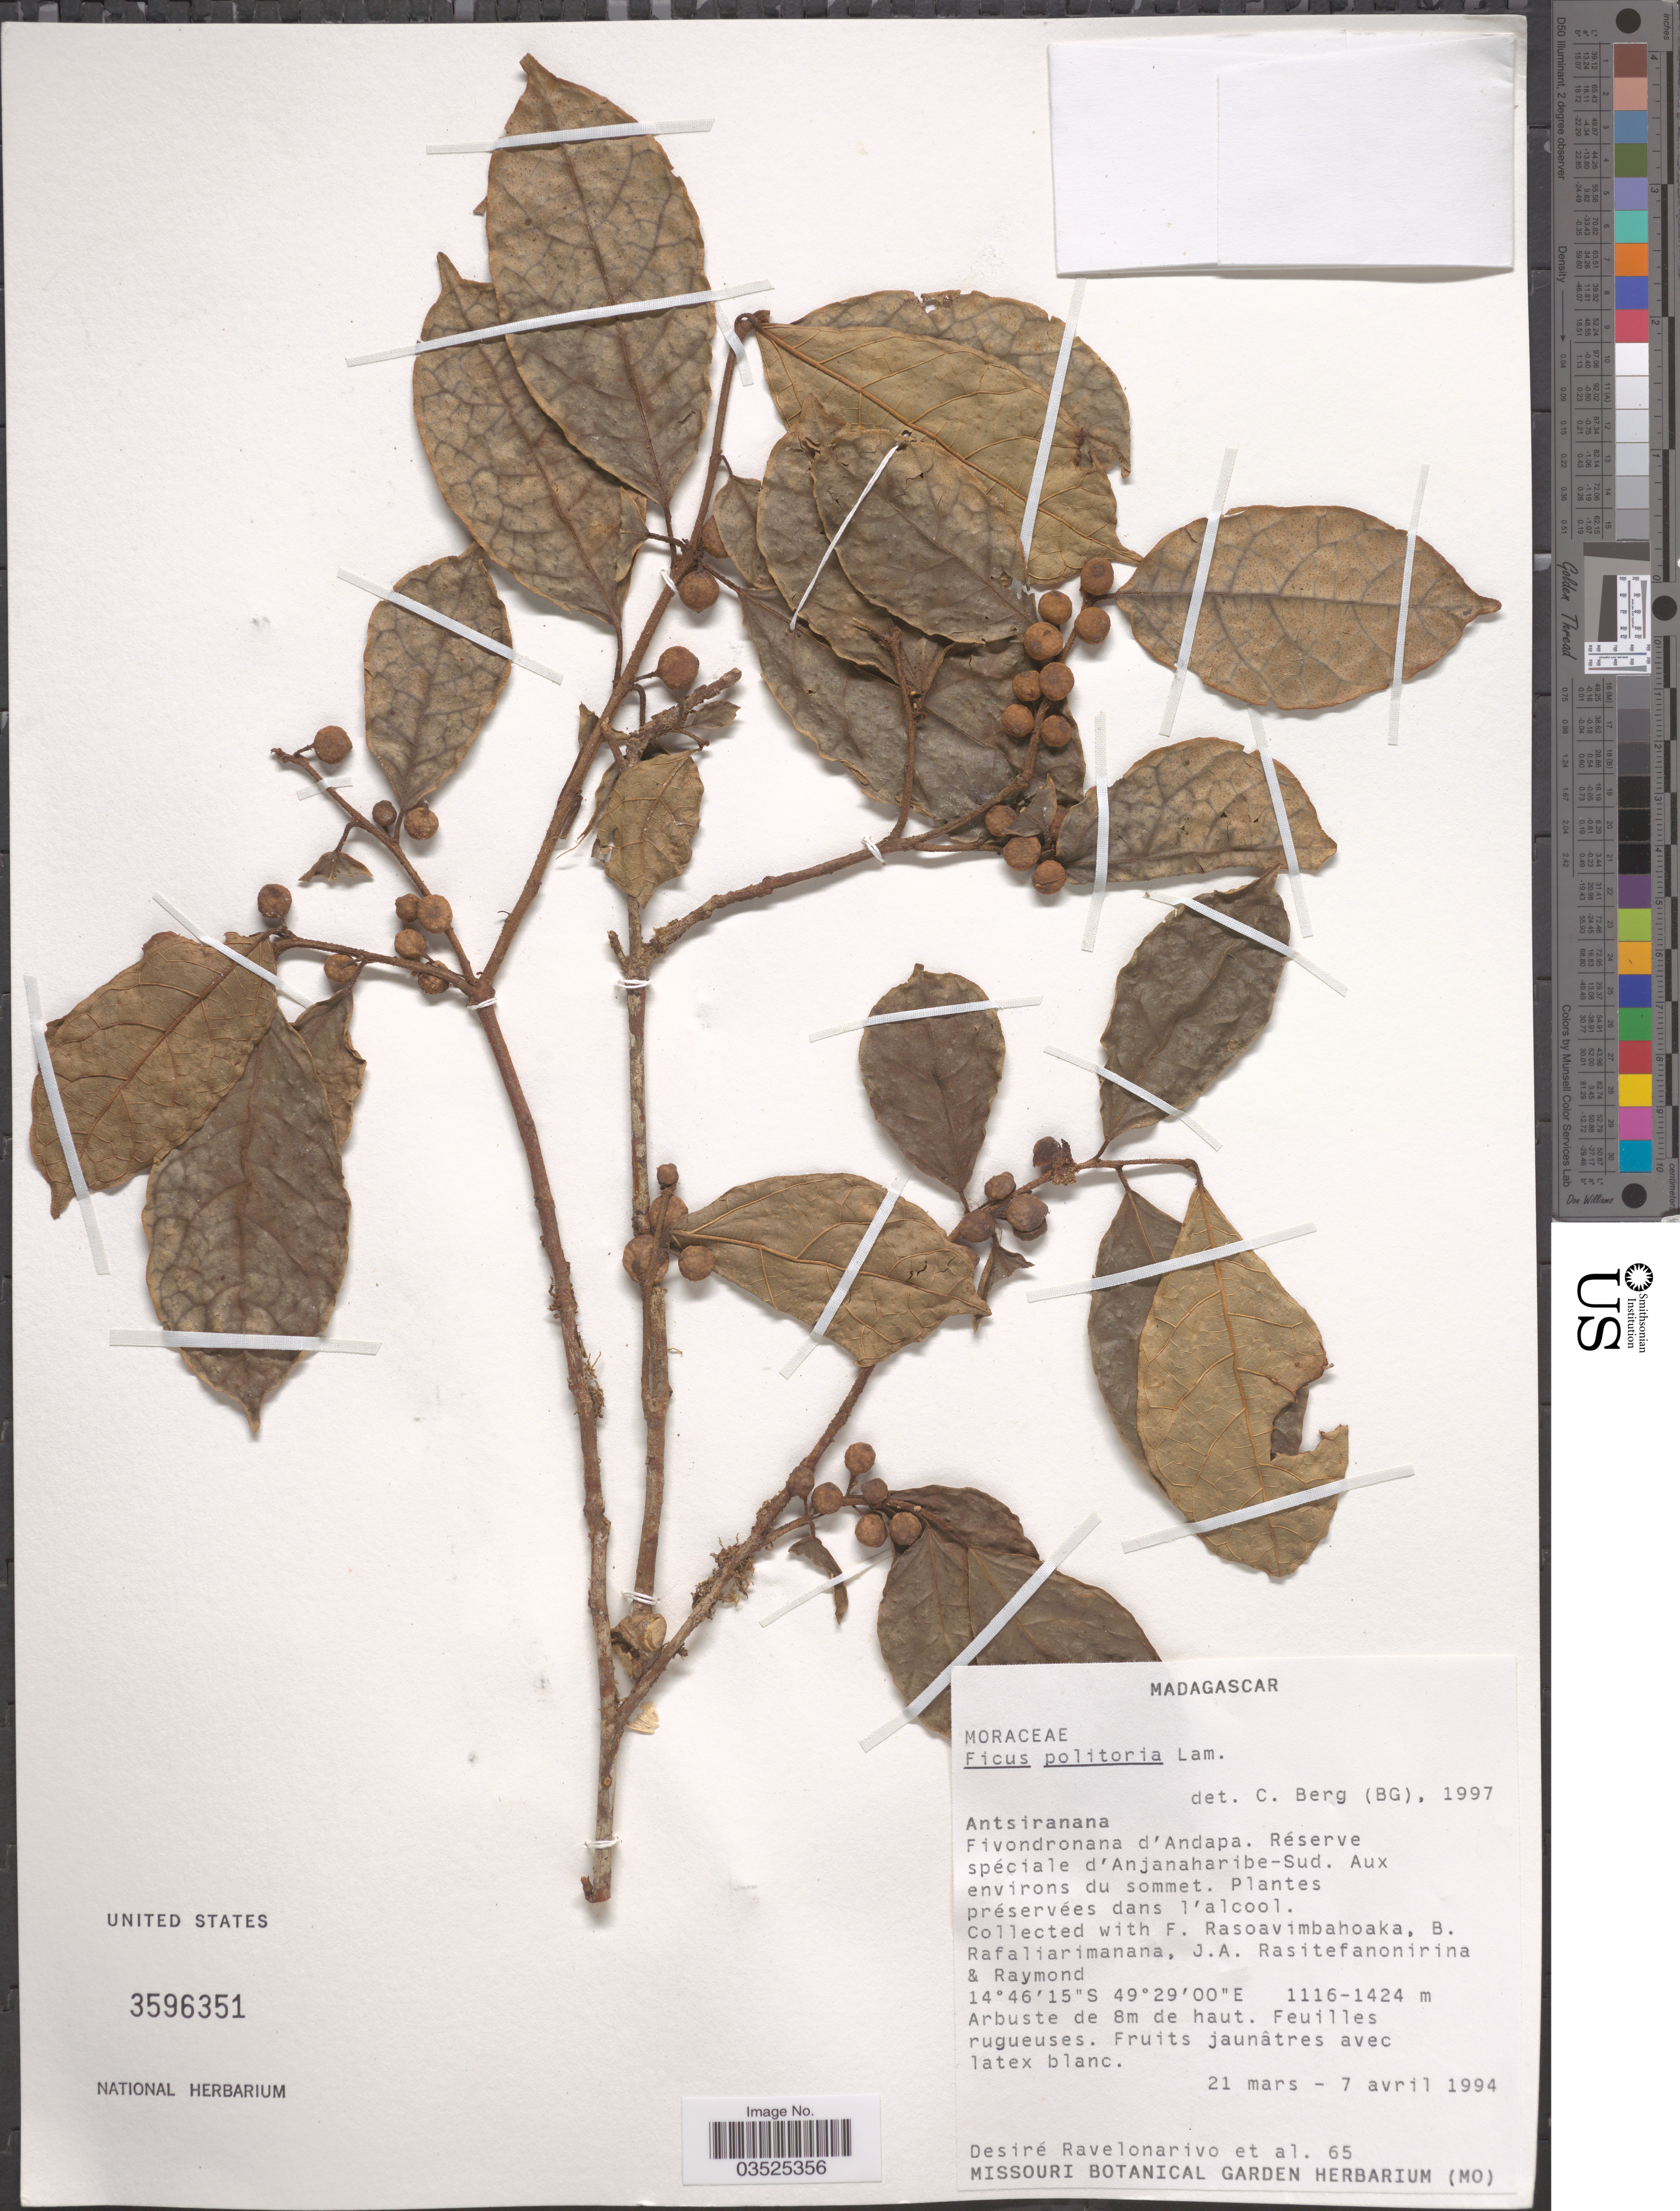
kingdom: Plantae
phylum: Tracheophyta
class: Magnoliopsida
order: Rosales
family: Moraceae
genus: Ficus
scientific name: Ficus politoria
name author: Lam.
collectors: D. Ravelonarivo, F. Rasoavimbahoaka, B. T. Rafaliarimanana, J. A. Rasitefanonirina & -. Raymond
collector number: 65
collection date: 1994-03-21/1994-04-07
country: Madagascar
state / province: Sava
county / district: Andapa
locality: Fivondronana d'Andapa. Réserve spéciale d'Anjanaharibe-Sud.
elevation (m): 1116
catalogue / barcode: US 3596351